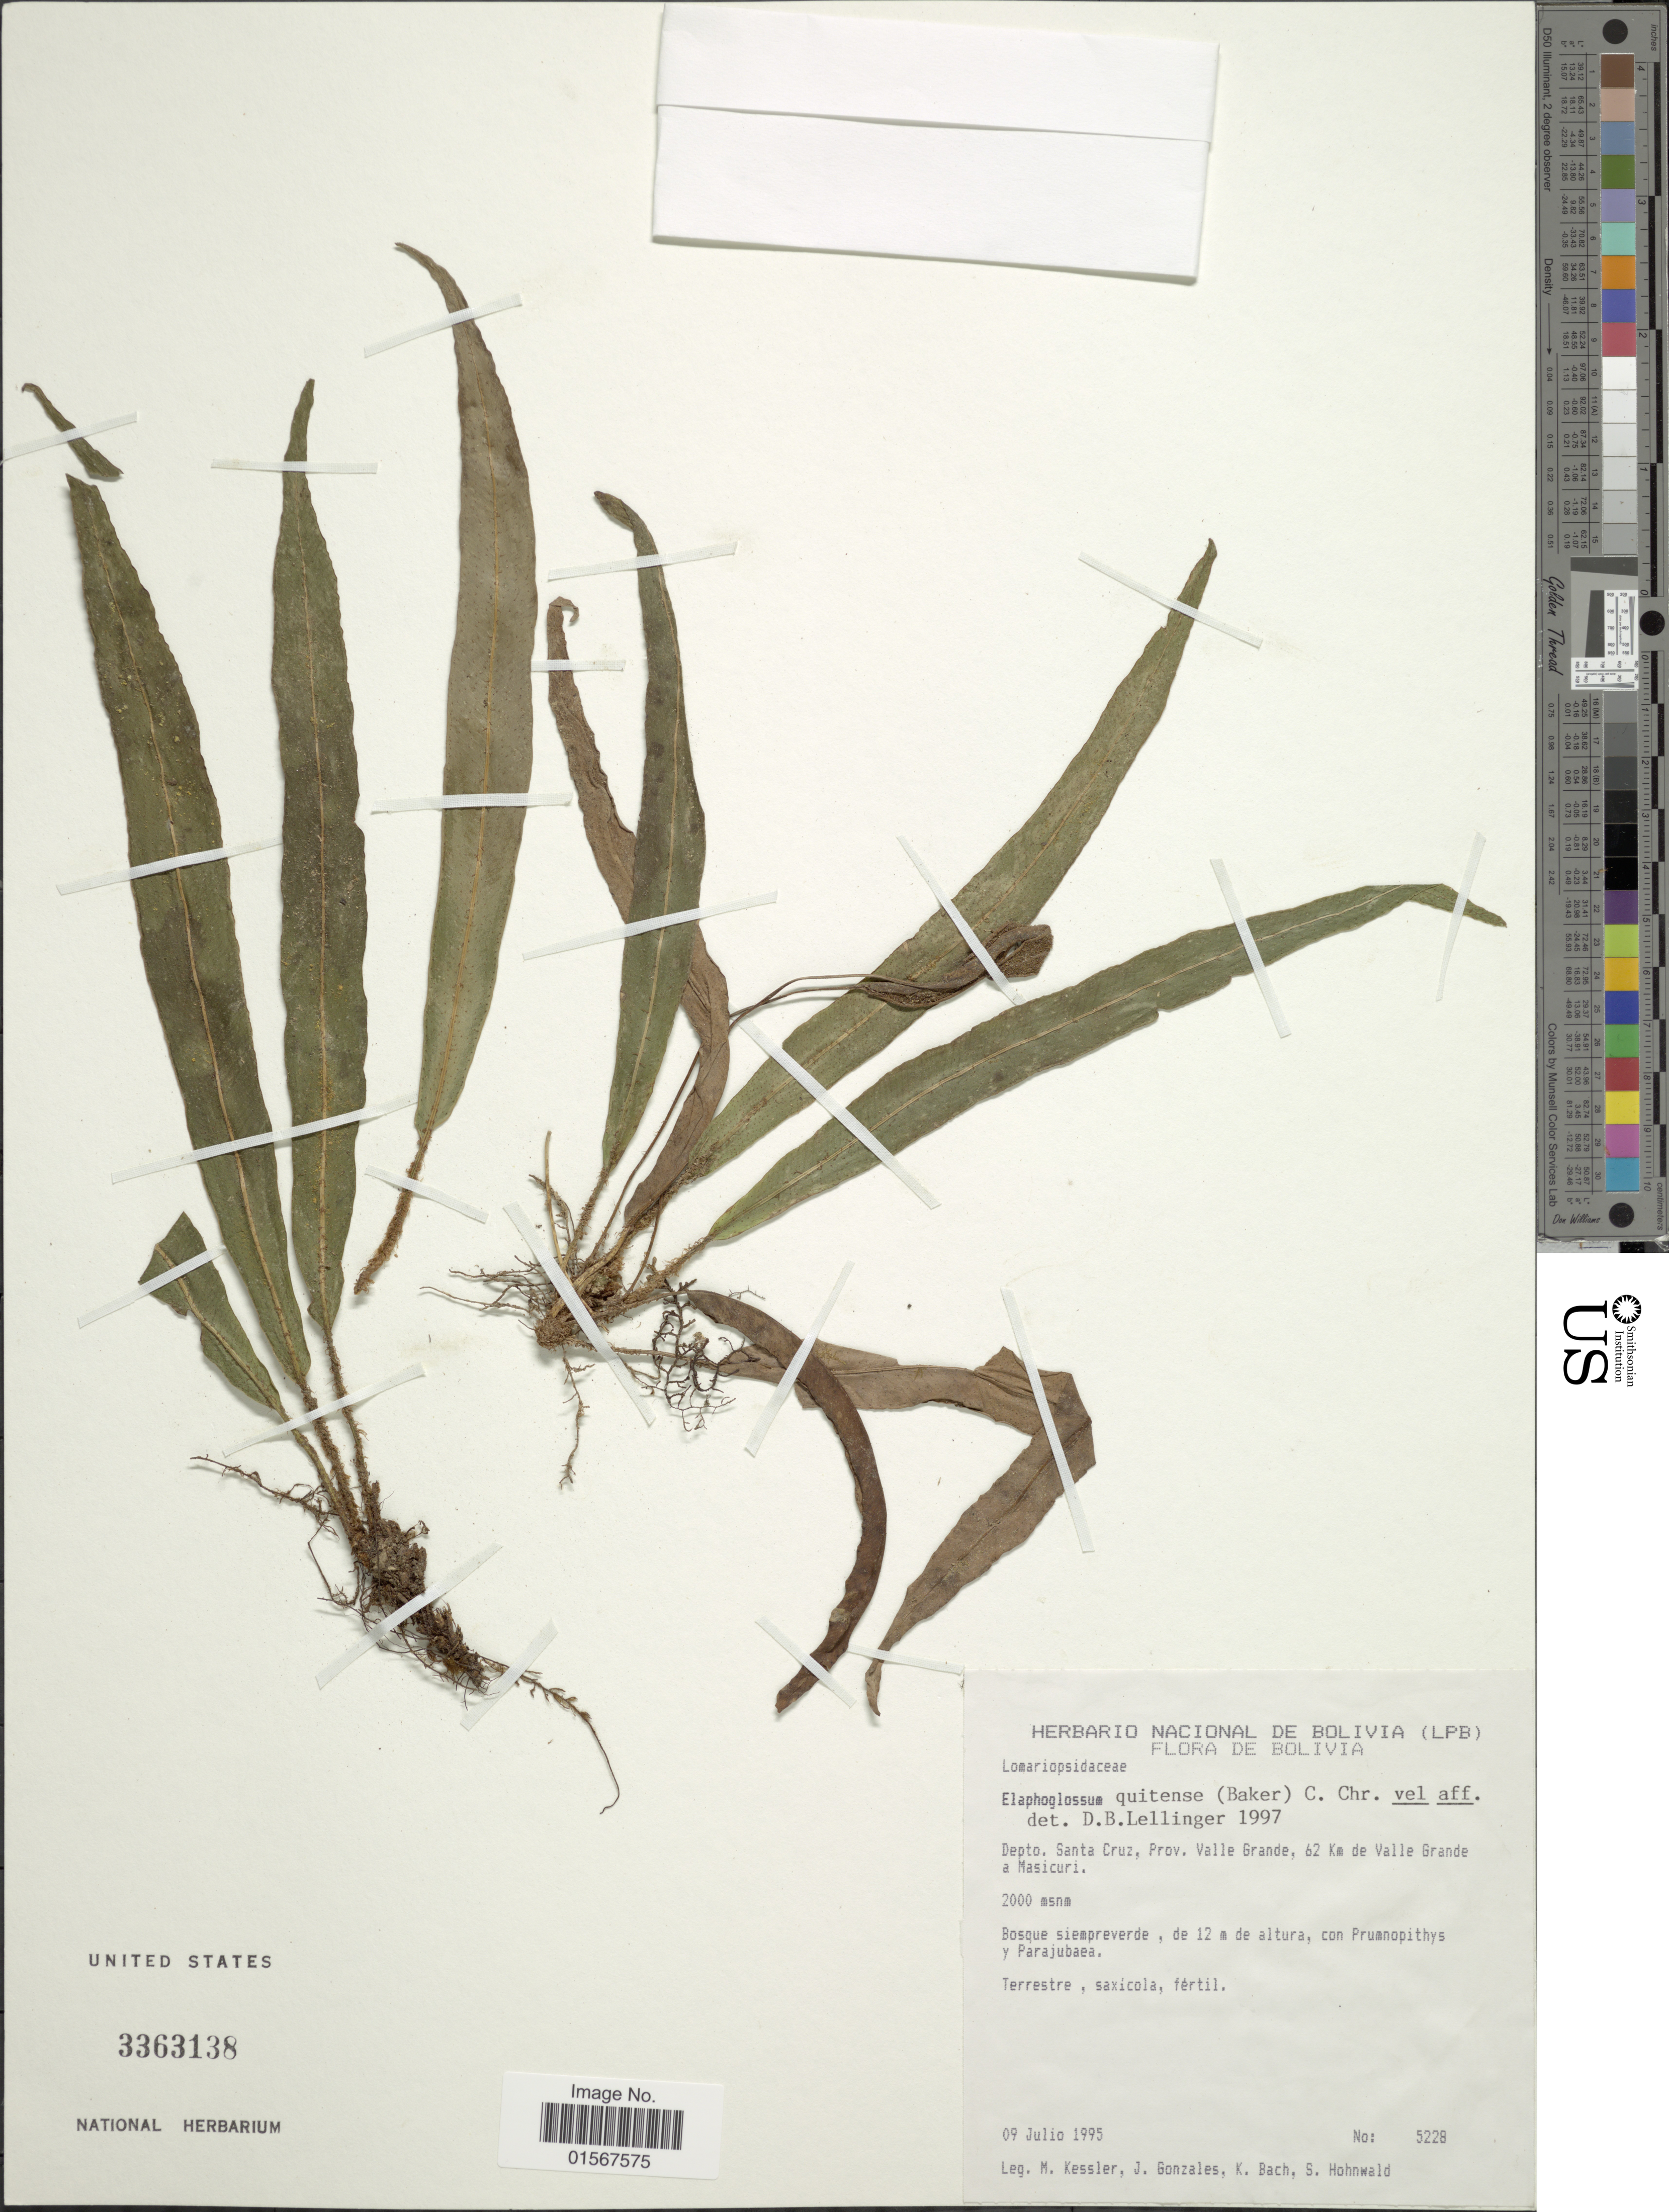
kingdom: Plantae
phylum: Tracheophyta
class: Polypodiopsida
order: Polypodiales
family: Dryopteridaceae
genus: Elaphoglossum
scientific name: Elaphoglossum quitense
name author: (Baker) C. Chr.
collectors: M. Kessler, J. Gonzales, K. Bach & S. Hohnwald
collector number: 5228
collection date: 1995-07-09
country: Bolivia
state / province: Santa Cruz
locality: Depto. Santa Cruz, Prov. Valle Grande, 62 Km de Valle Grande a Masicuri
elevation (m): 2000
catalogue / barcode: US 3363138